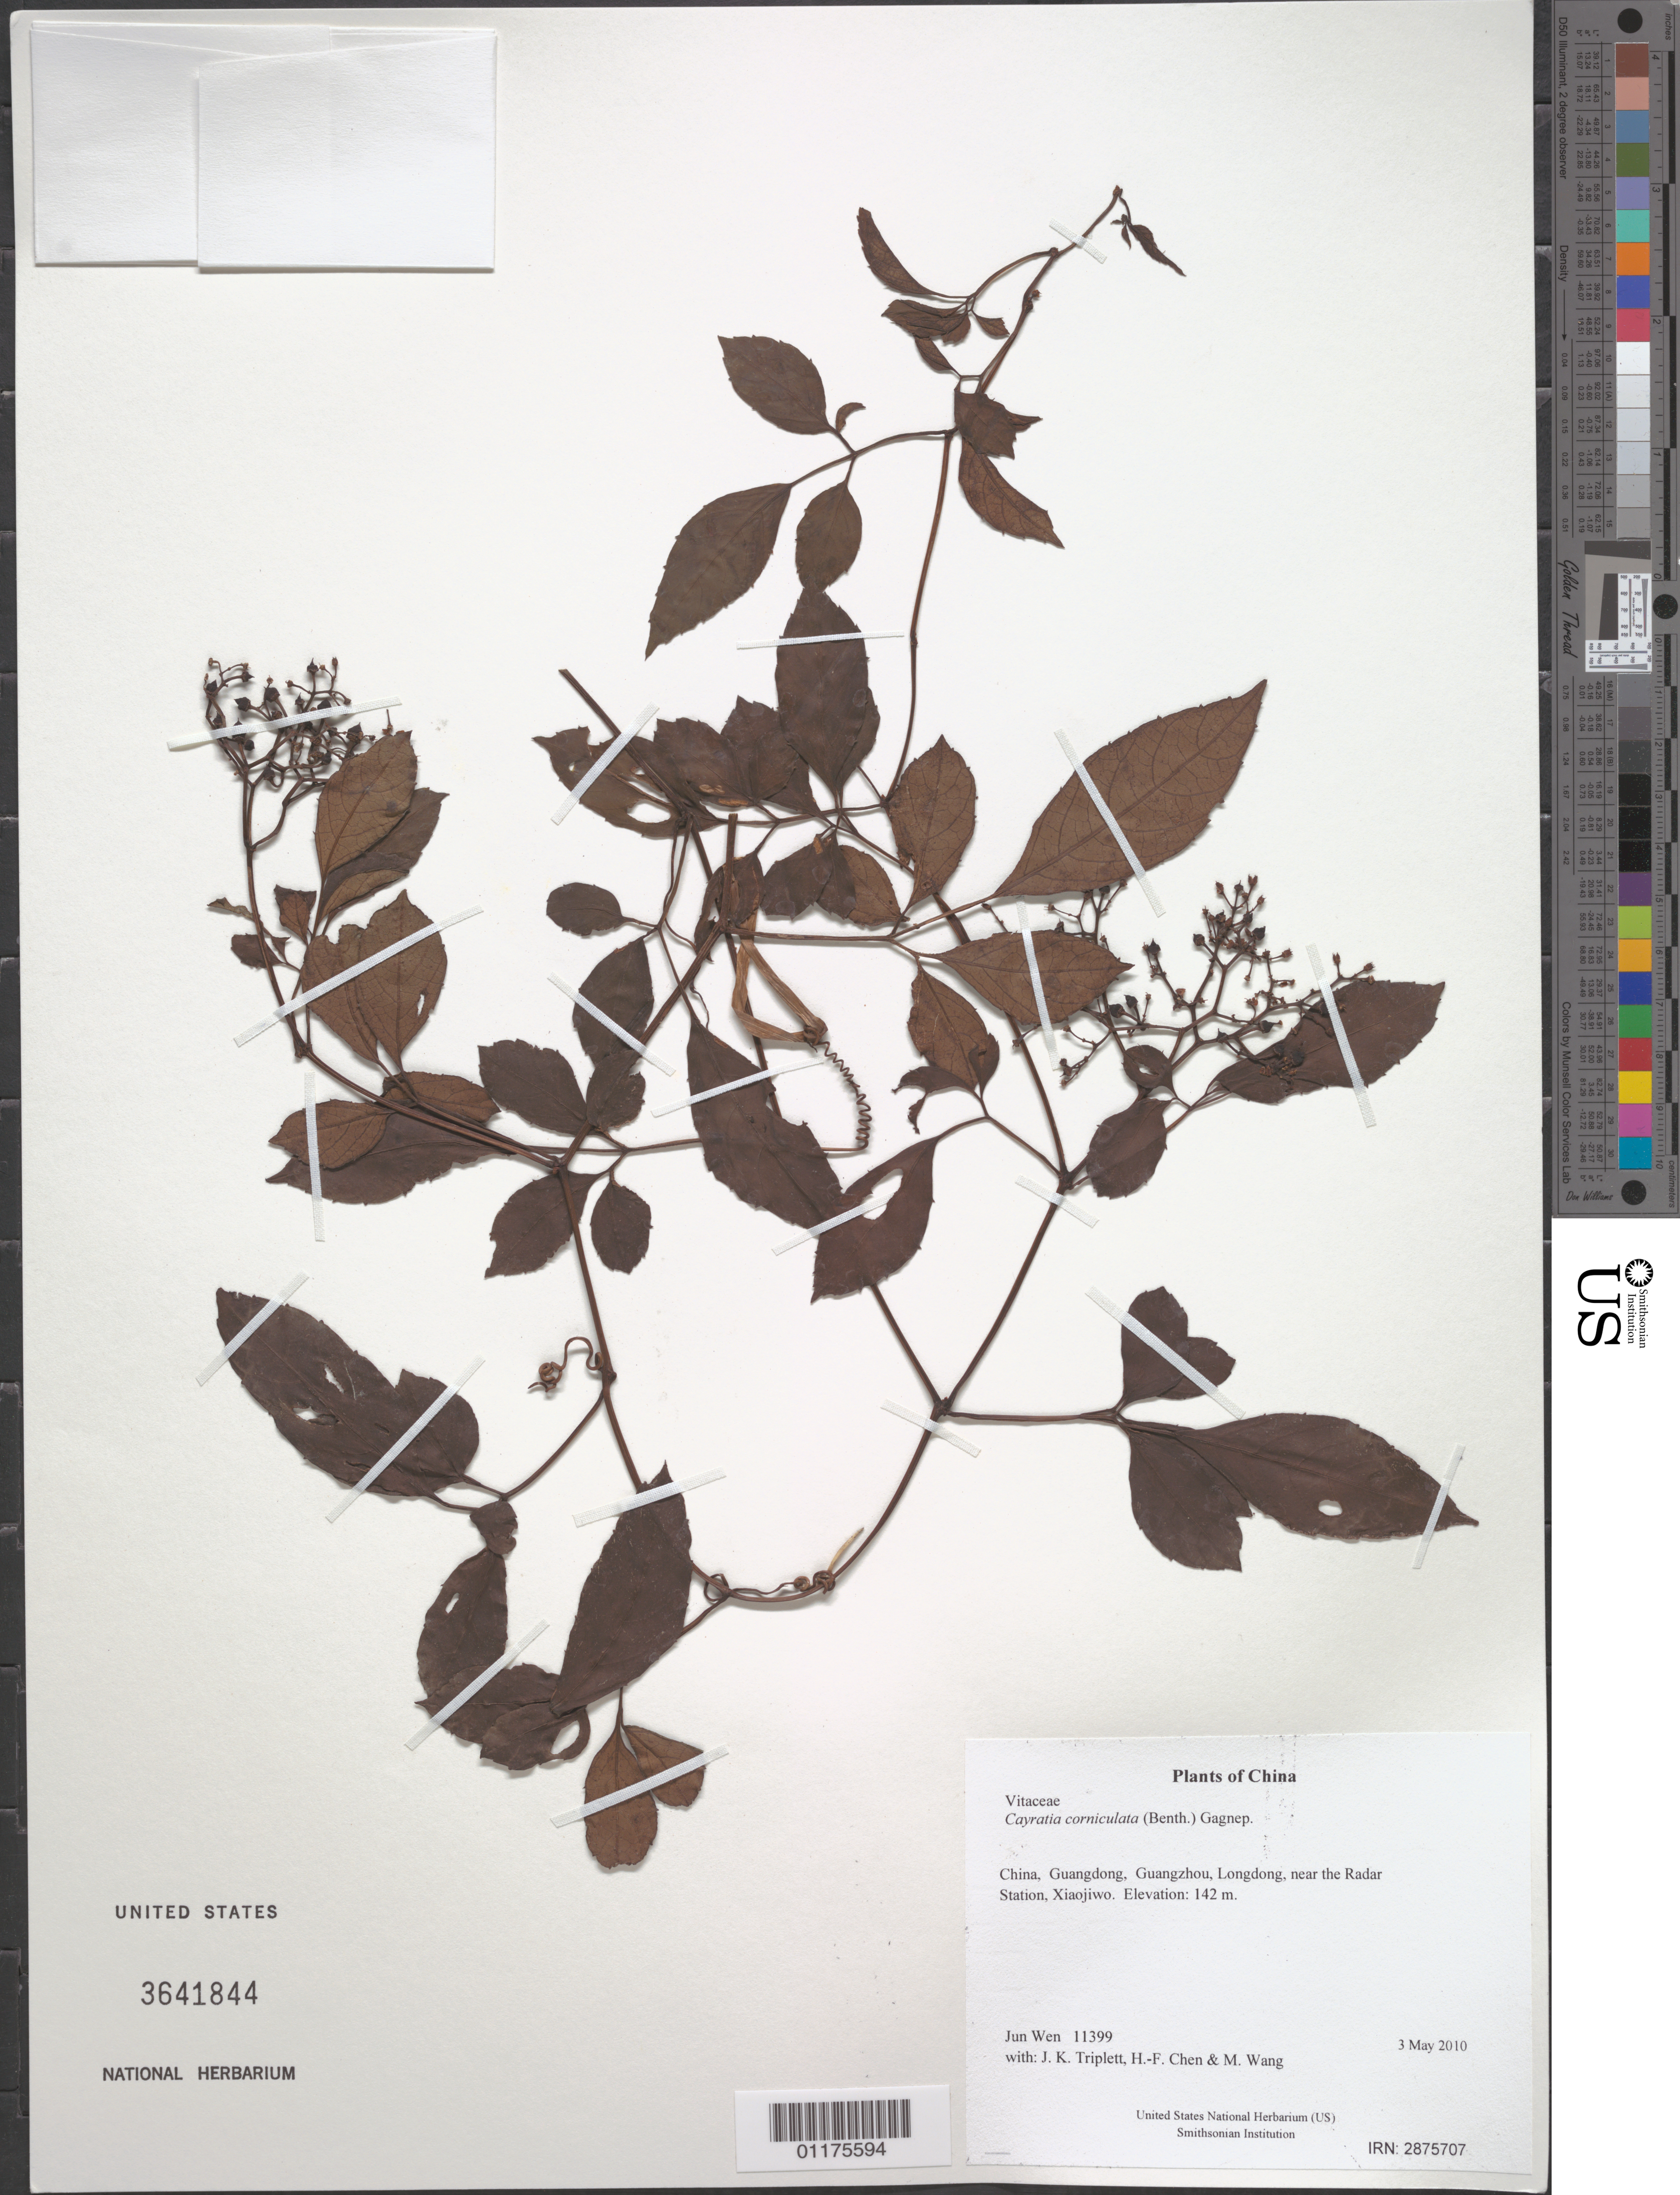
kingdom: Plantae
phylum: Tracheophyta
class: Magnoliopsida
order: Vitales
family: Vitaceae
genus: Causonis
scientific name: Causonis corniculata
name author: (Benth.) J. Wen & L.M. Lu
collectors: J. Wen, J. K. Triplett, H.-F. Chen & M. Wang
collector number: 11399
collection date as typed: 3 May 2010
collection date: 2010-05-03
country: China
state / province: Guangdong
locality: Guangzhou, Longdong, near the Radar Station, Xiaojiwo.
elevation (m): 142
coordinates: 23 14.198 N, 113 22.983 E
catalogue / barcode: US 3641844